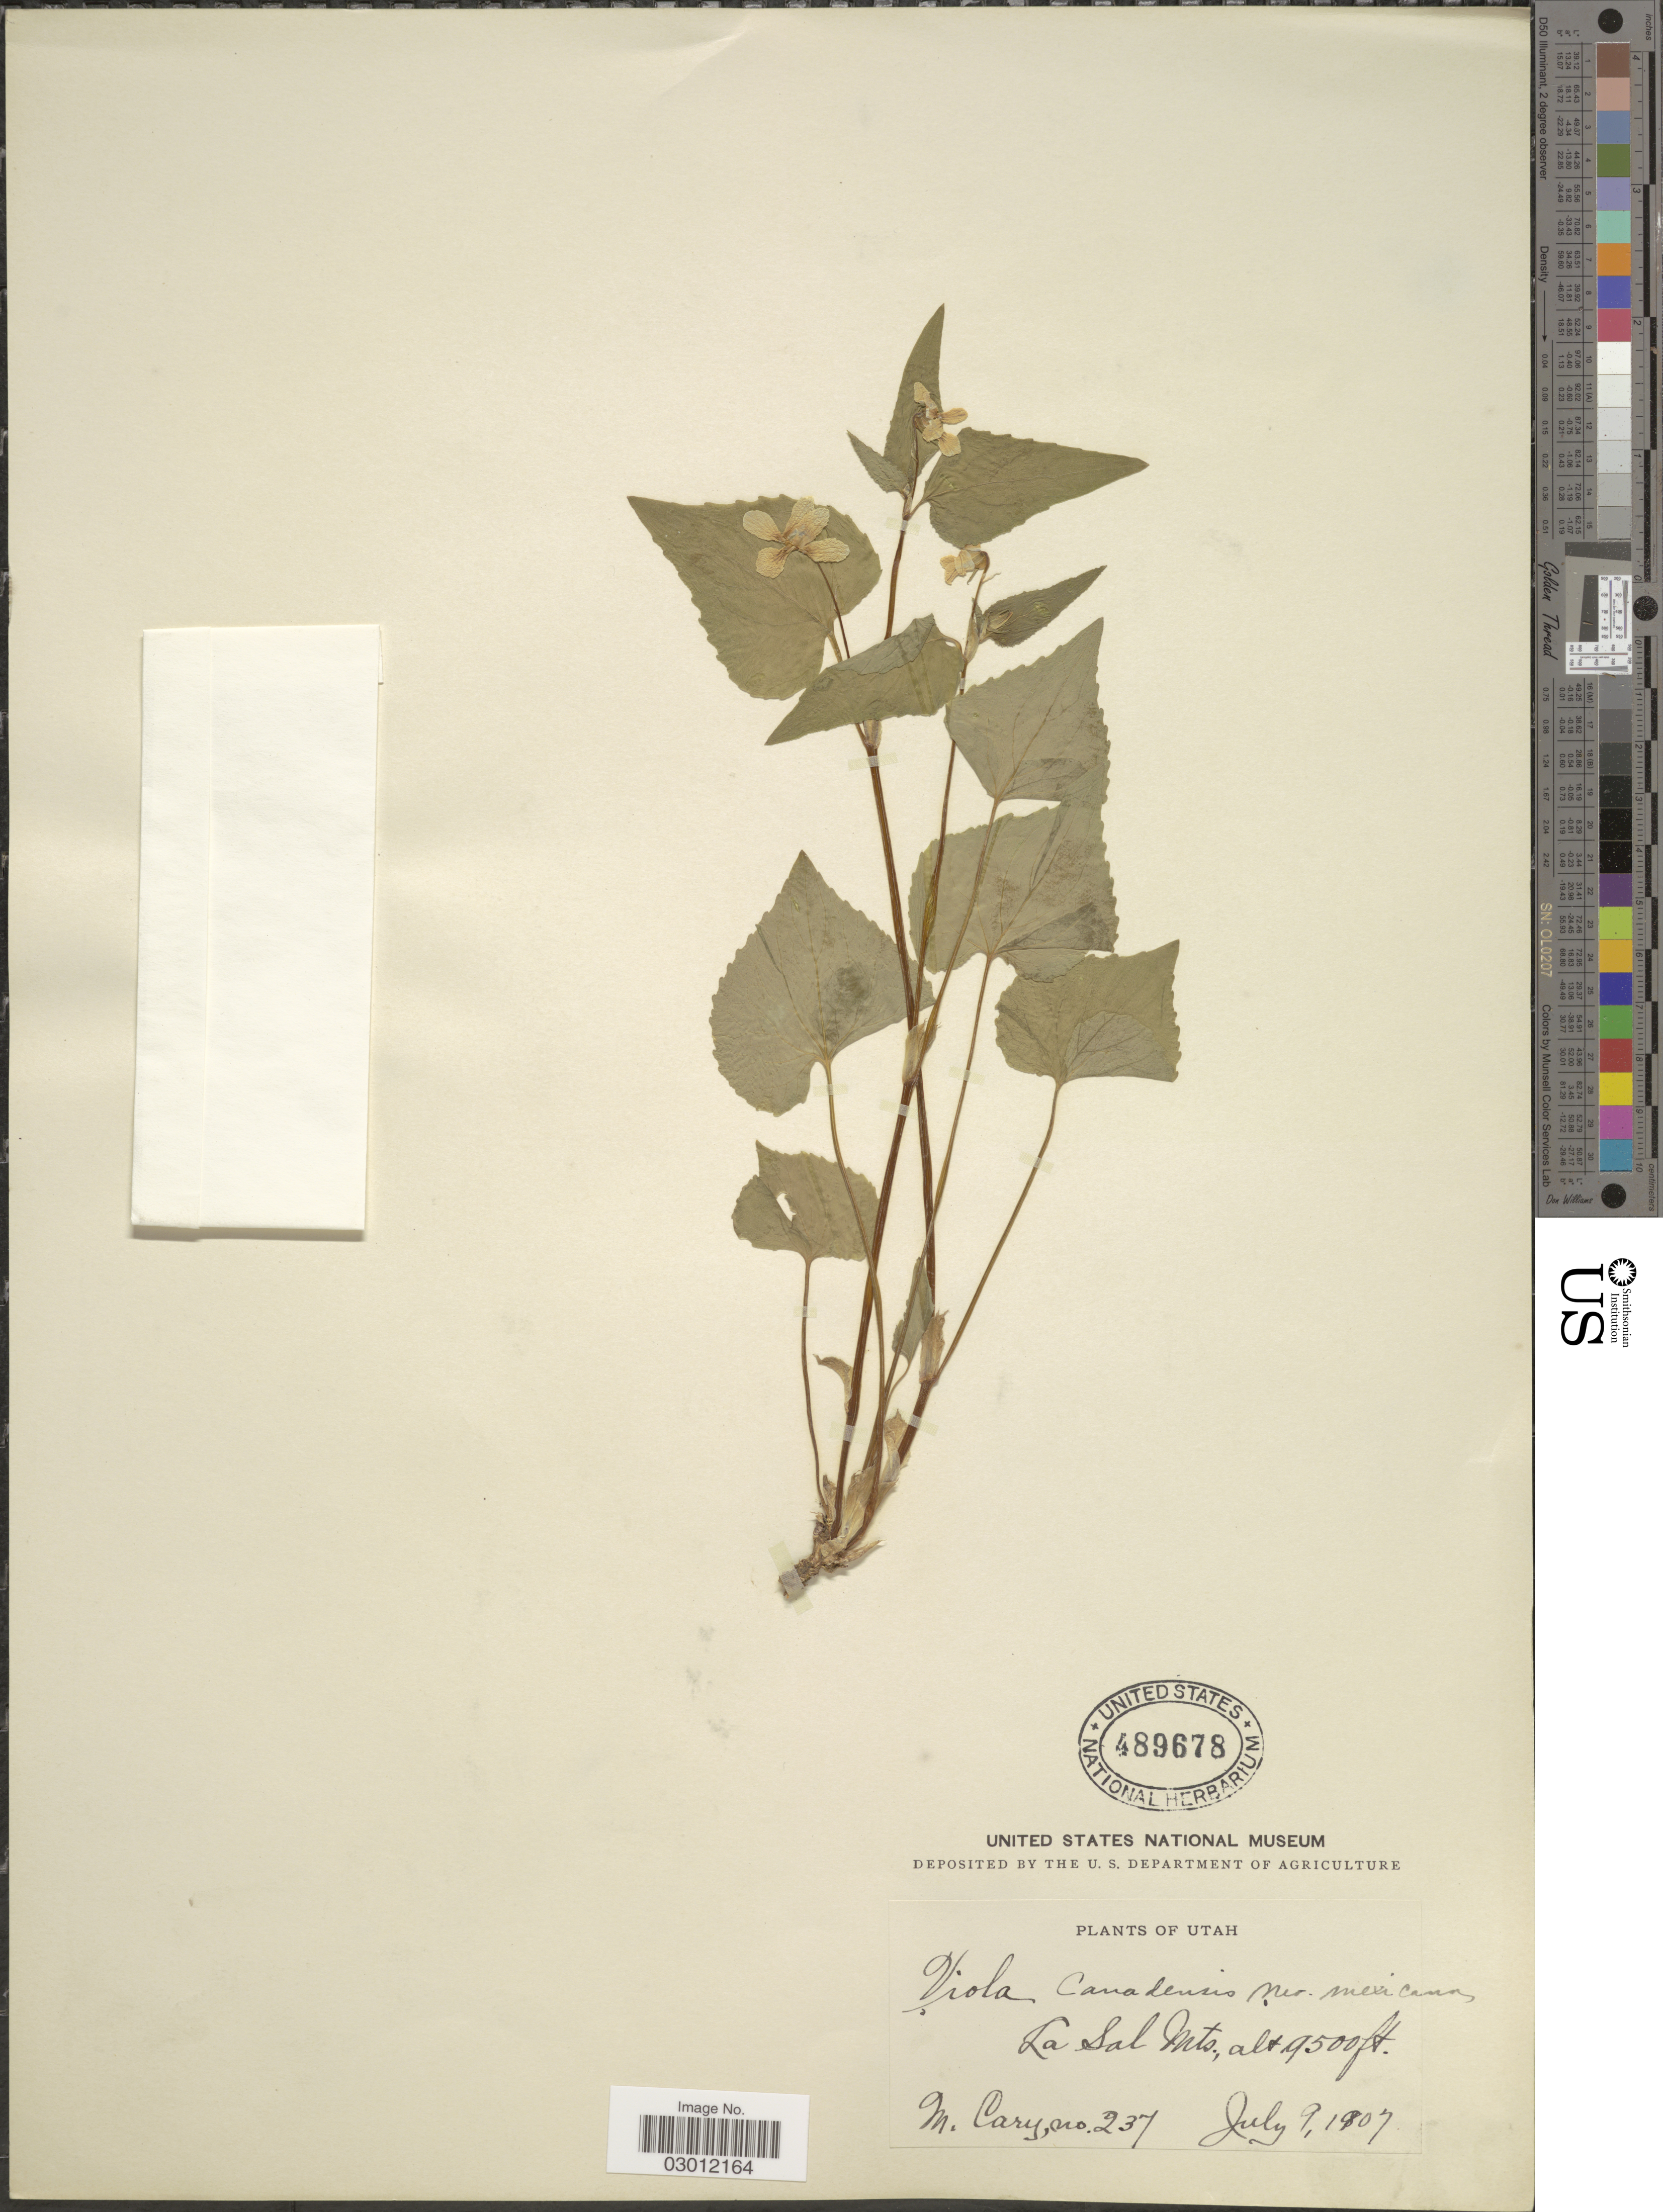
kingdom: Plantae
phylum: Tracheophyta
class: Magnoliopsida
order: Malpighiales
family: Violaceae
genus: Viola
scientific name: Viola canadensis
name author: L.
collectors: M. Cary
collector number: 237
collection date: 1907-07-09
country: United States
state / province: Utah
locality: La Sal Mts.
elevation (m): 2896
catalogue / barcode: US 489678